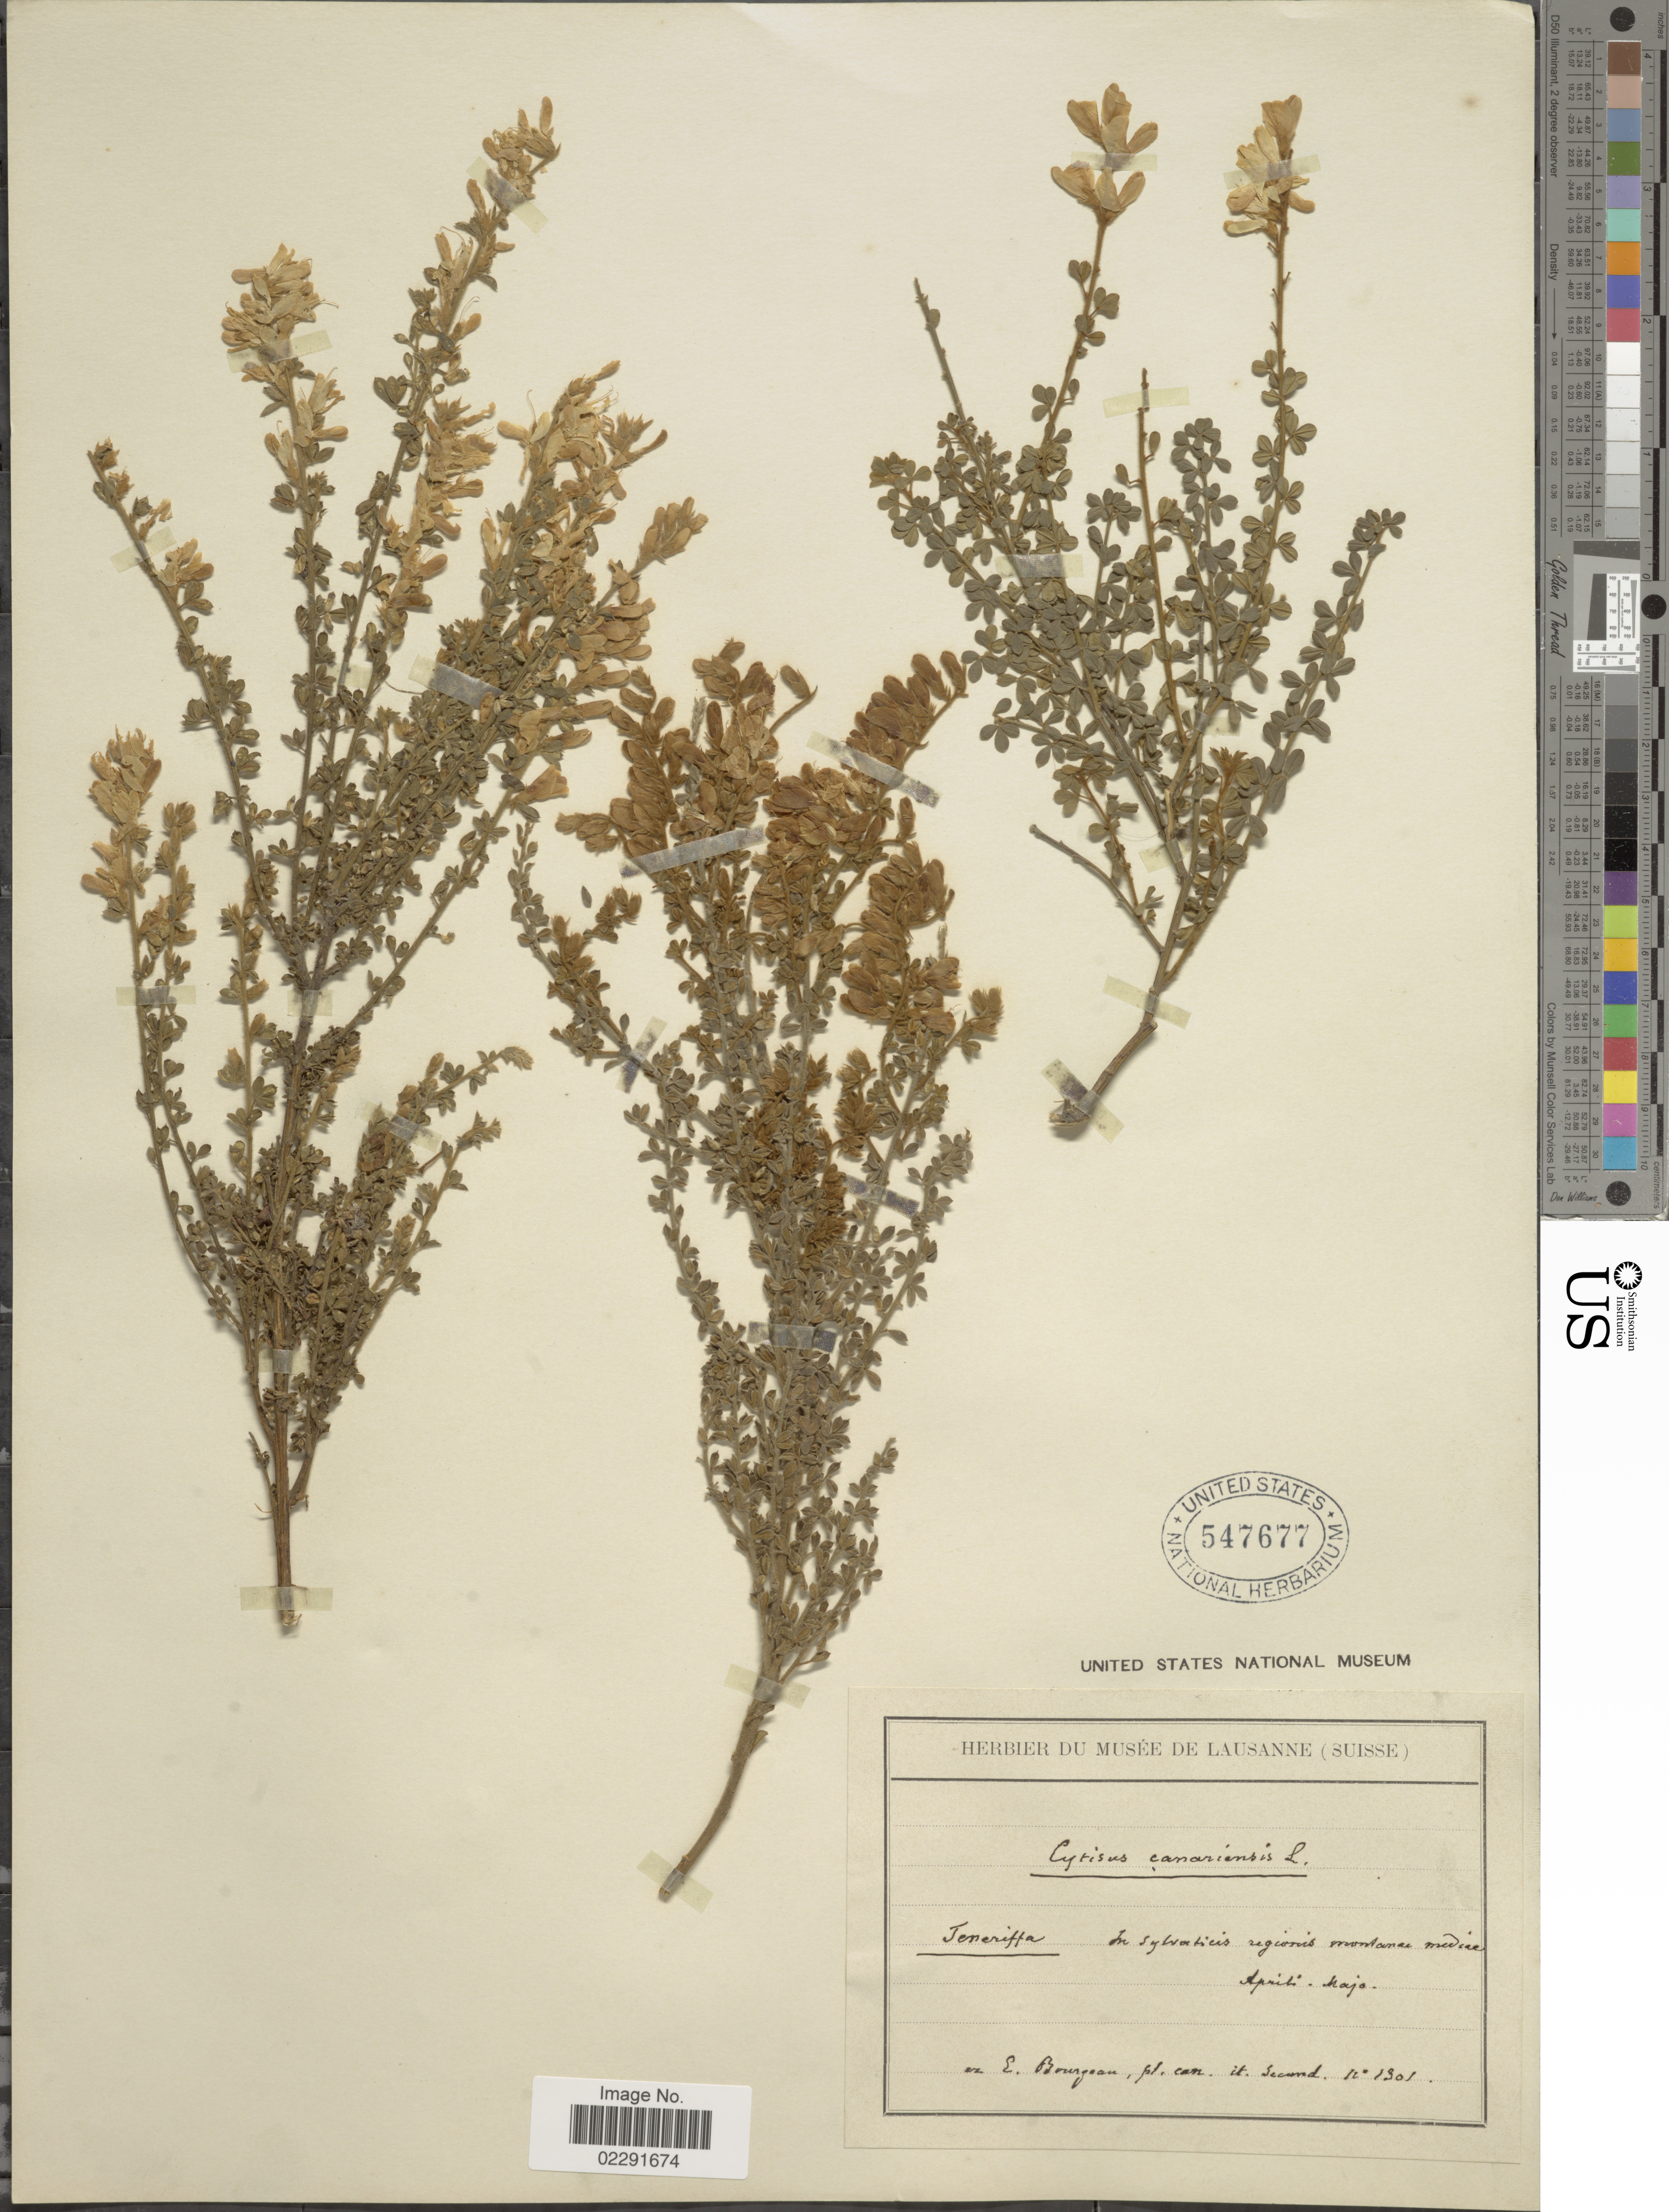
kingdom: Plantae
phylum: Tracheophyta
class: Magnoliopsida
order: Fabales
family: Fabaceae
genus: Genista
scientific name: Genista canariensis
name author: L.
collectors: E. Bourgeau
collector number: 1301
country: Spain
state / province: Canarias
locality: Teneriffa, in sylvaticus regionis montanes mediae.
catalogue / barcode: US 247677